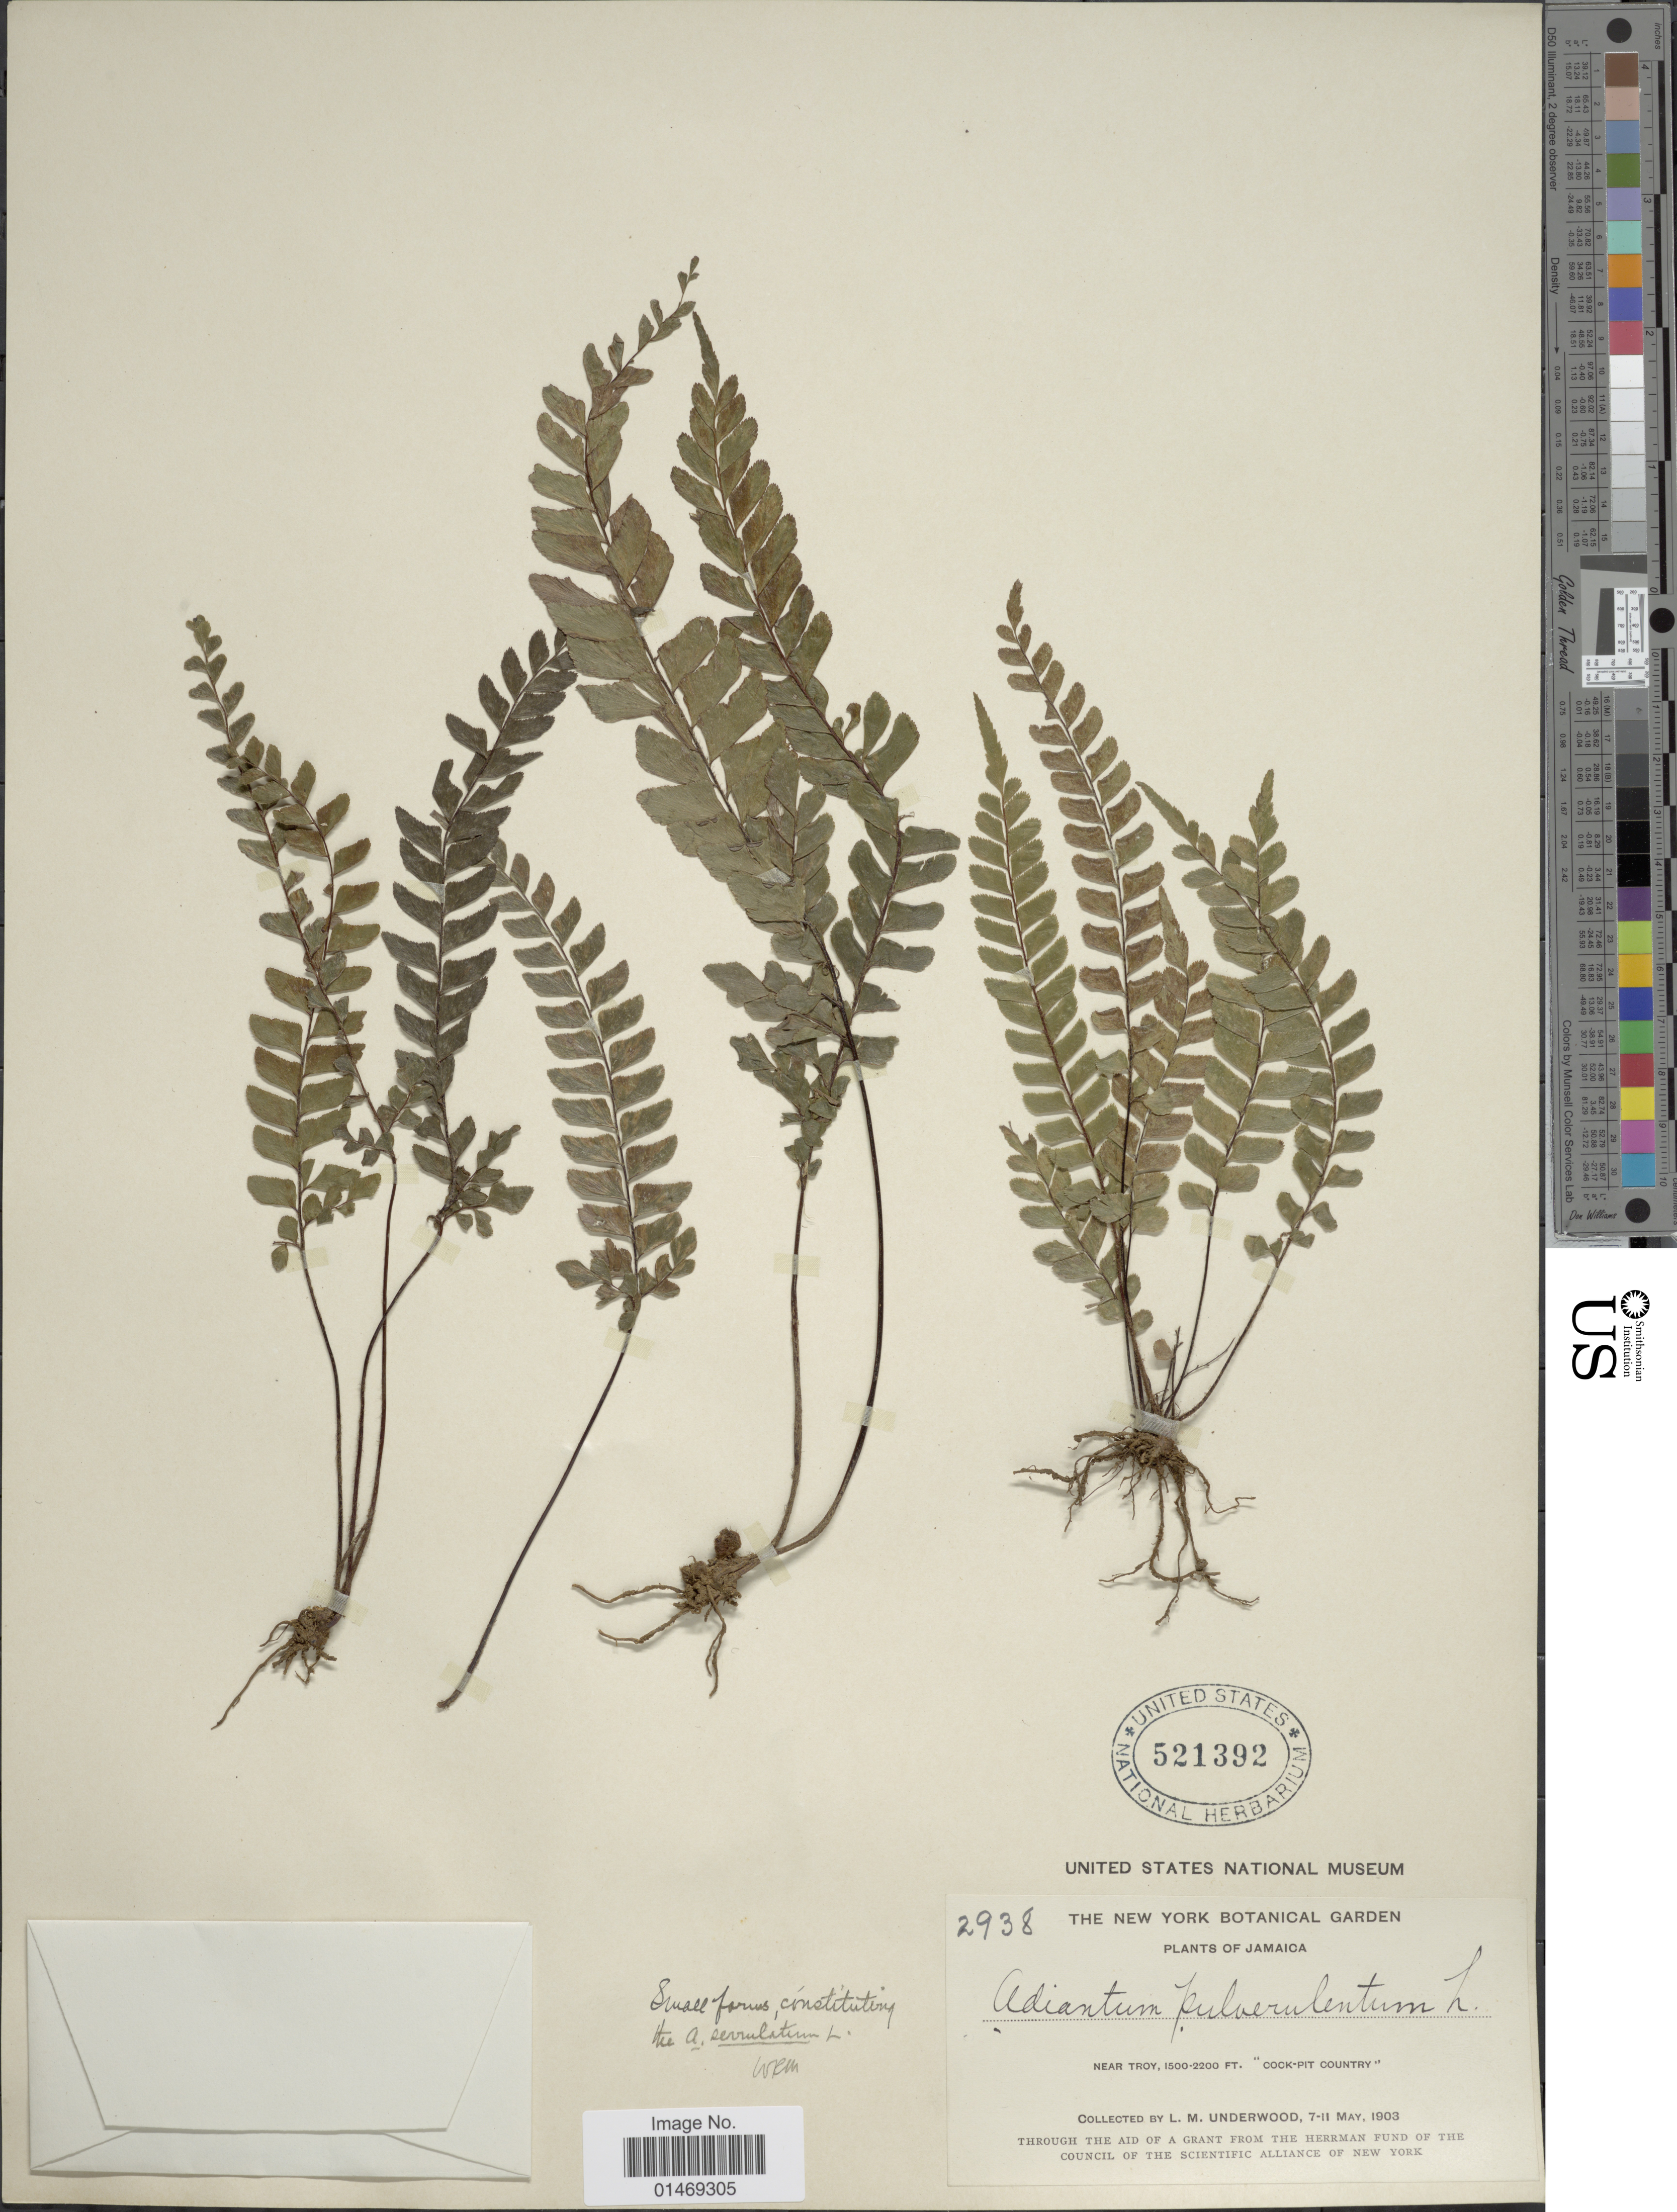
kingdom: Plantae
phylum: Tracheophyta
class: Polypodiopsida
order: Polypodiales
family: Pteridaceae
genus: Adiantum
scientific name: Adiantum pulverulentum var. caudatum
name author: Jenman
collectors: L. M. Underwood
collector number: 2938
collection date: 1903-05-07/1903-05-11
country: Jamaica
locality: Near Troy , "Cock-pit-Country"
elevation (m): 457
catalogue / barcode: US 521392